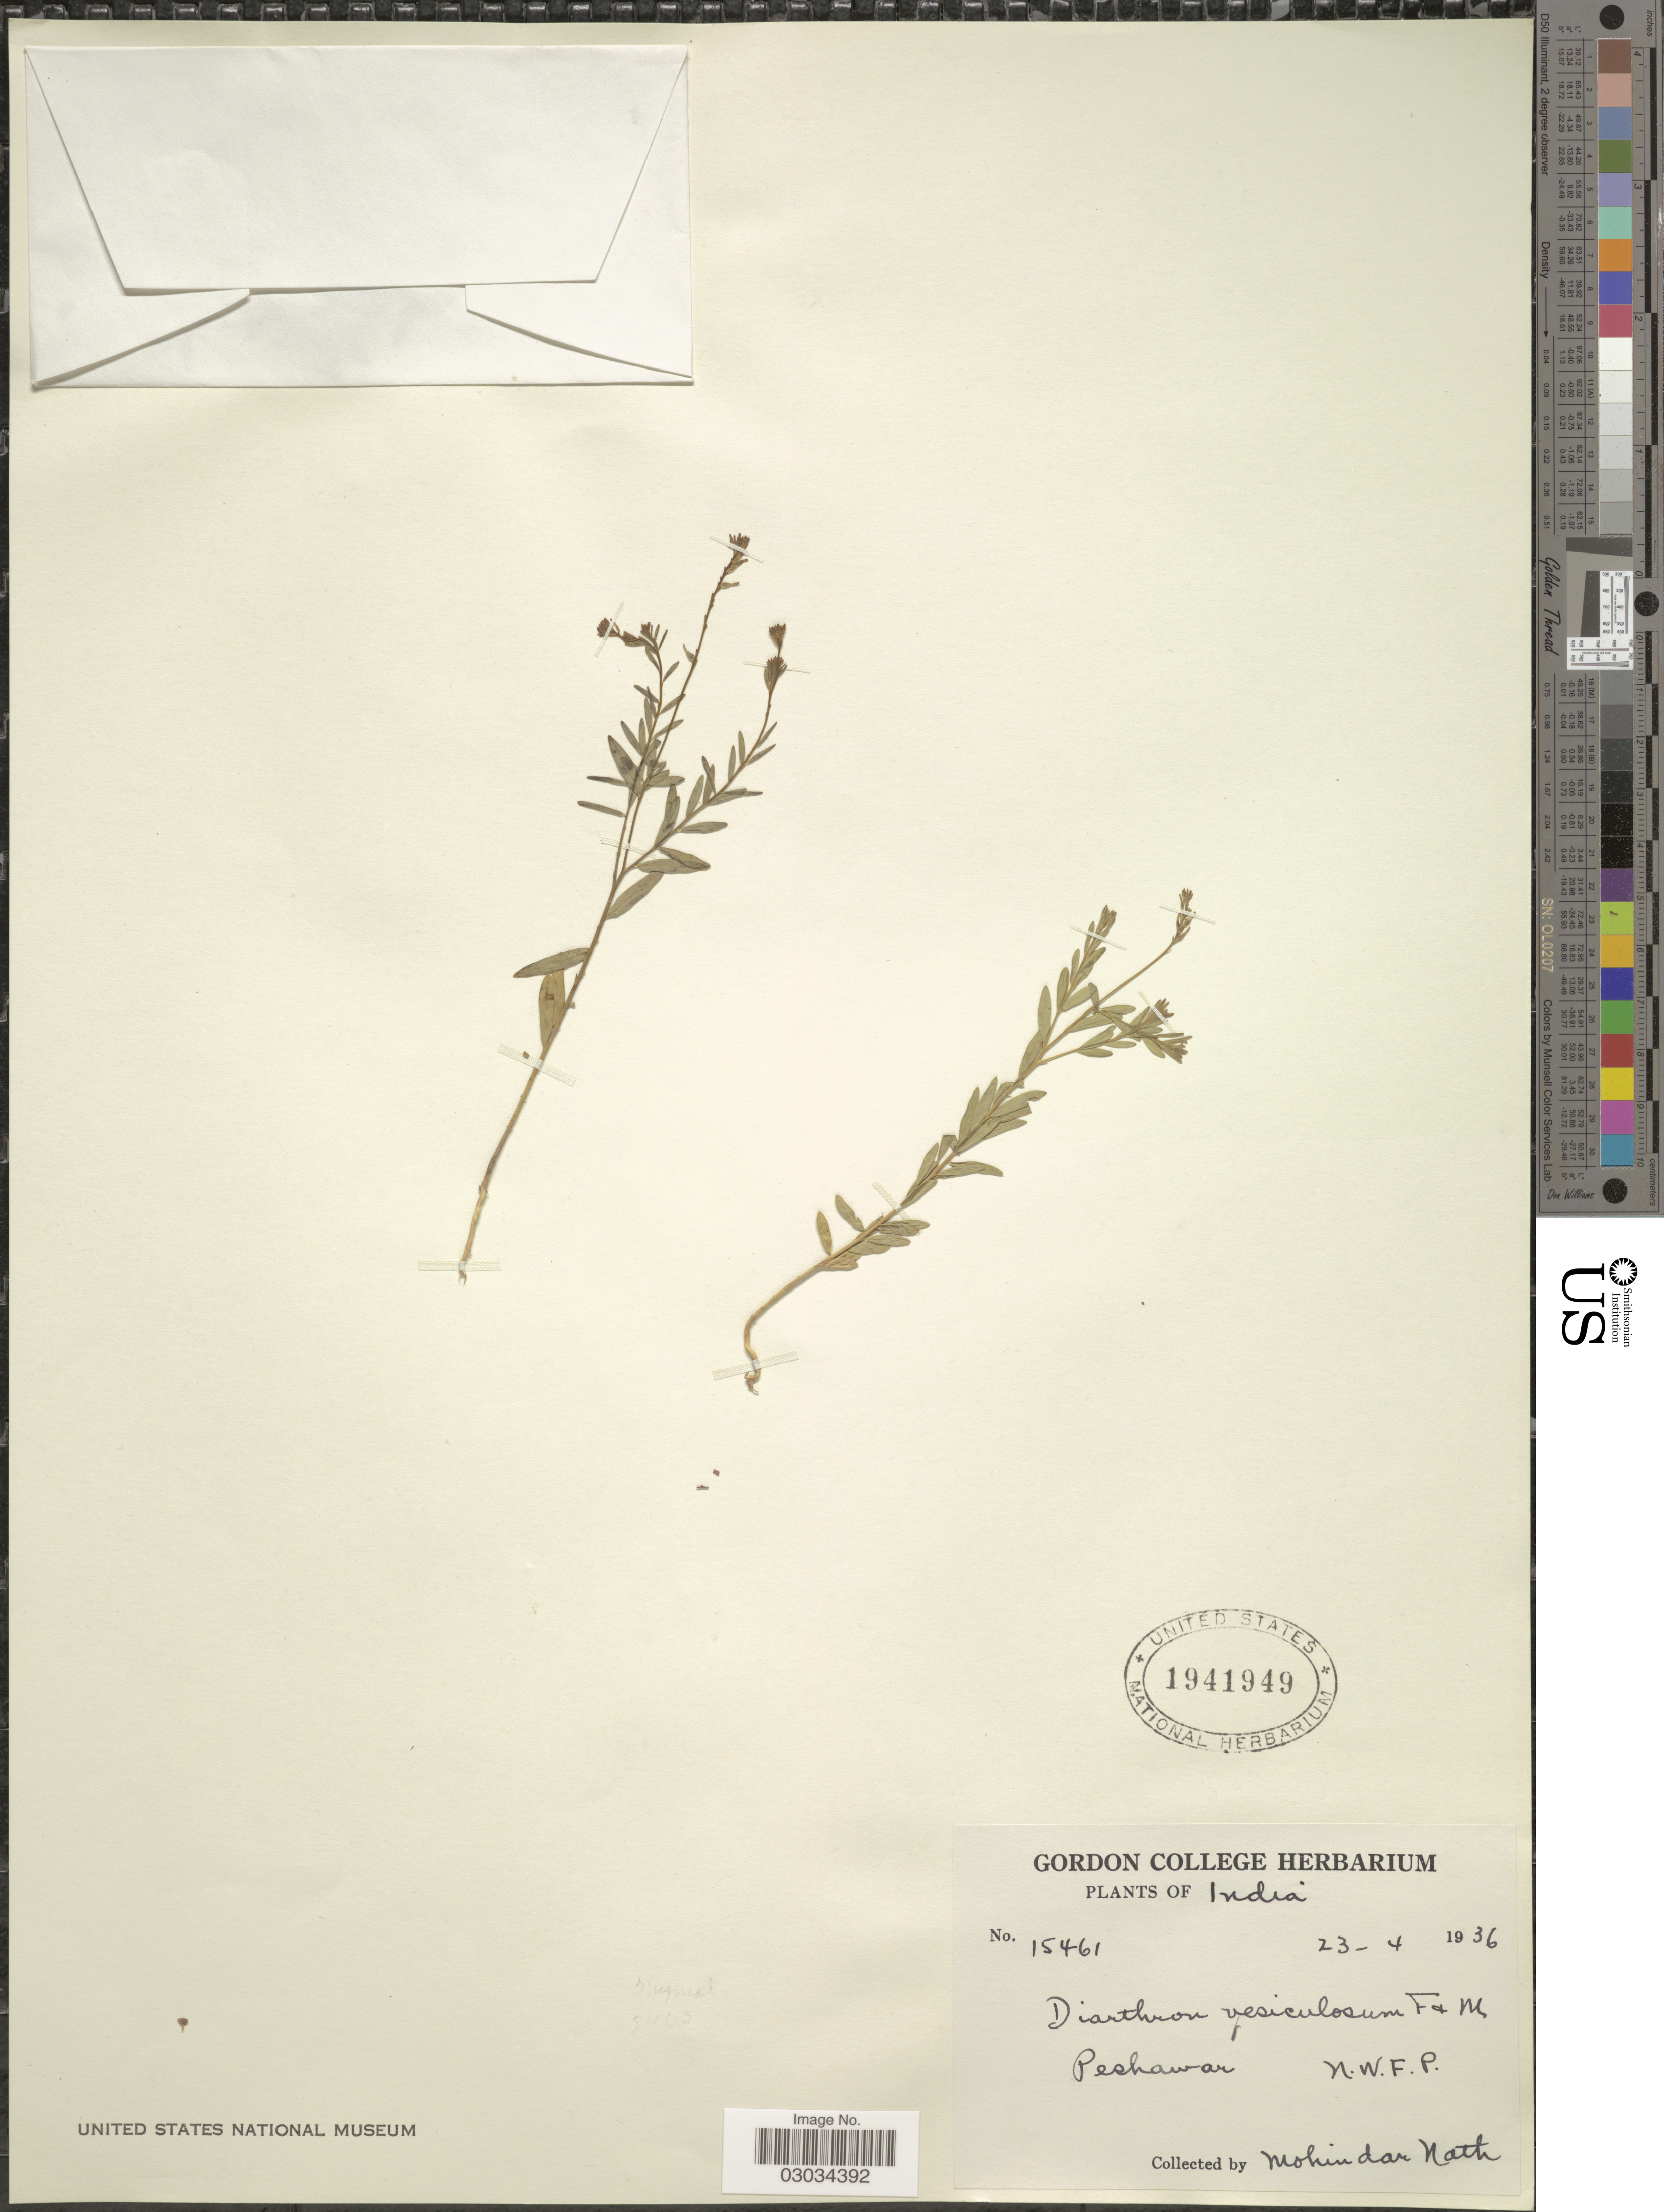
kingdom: Plantae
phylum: Tracheophyta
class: Magnoliopsida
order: Malvales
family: Thymelaeaceae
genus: Diarthron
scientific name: Diarthron vesiculosum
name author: (Fisch. & C.A. Mey. ex Kar. & Kir.) C.A. Mey.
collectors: M. Nath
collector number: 15461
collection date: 1936-04-23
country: India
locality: Peshawar. N. W. F. P.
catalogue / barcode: US 1941949